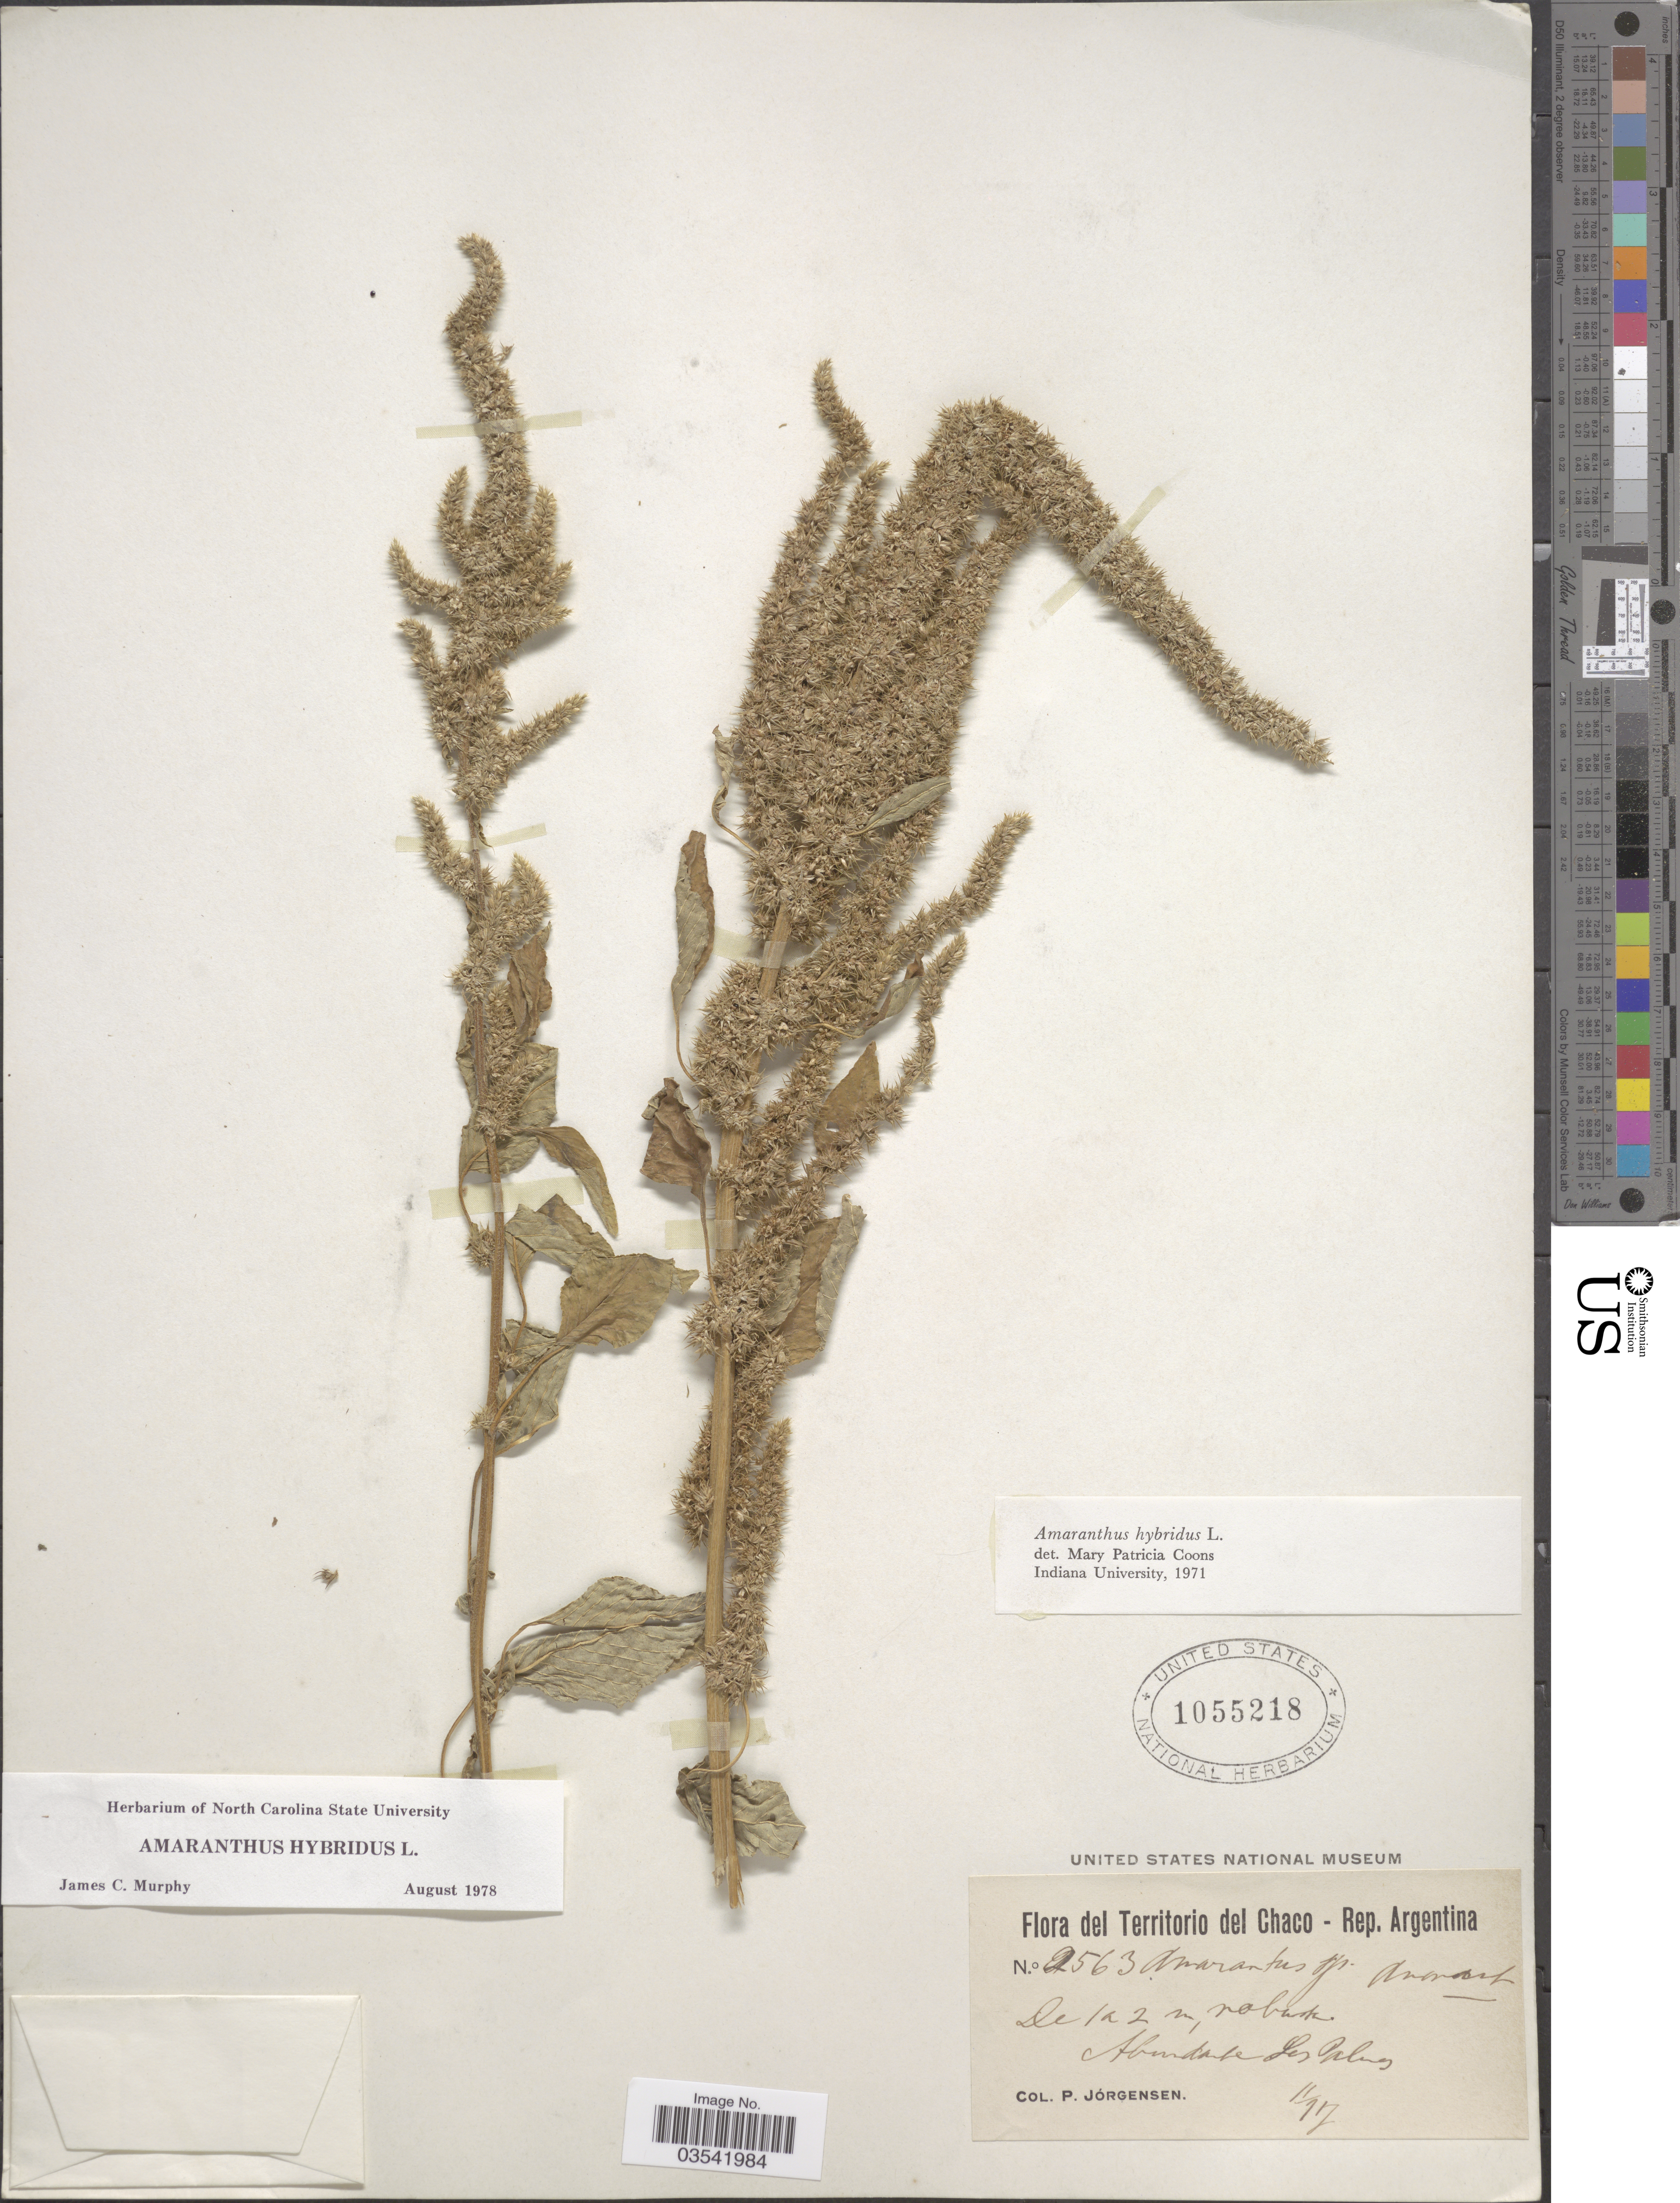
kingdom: Plantae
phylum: Tracheophyta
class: Magnoliopsida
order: Caryophyllales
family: Amaranthaceae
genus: Amaranthus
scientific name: Amaranthus hybridus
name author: L.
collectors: P. Jörgensen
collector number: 2563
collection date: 1917-11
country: Argentina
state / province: Chaco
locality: Las Palmas.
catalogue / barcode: US 1055218